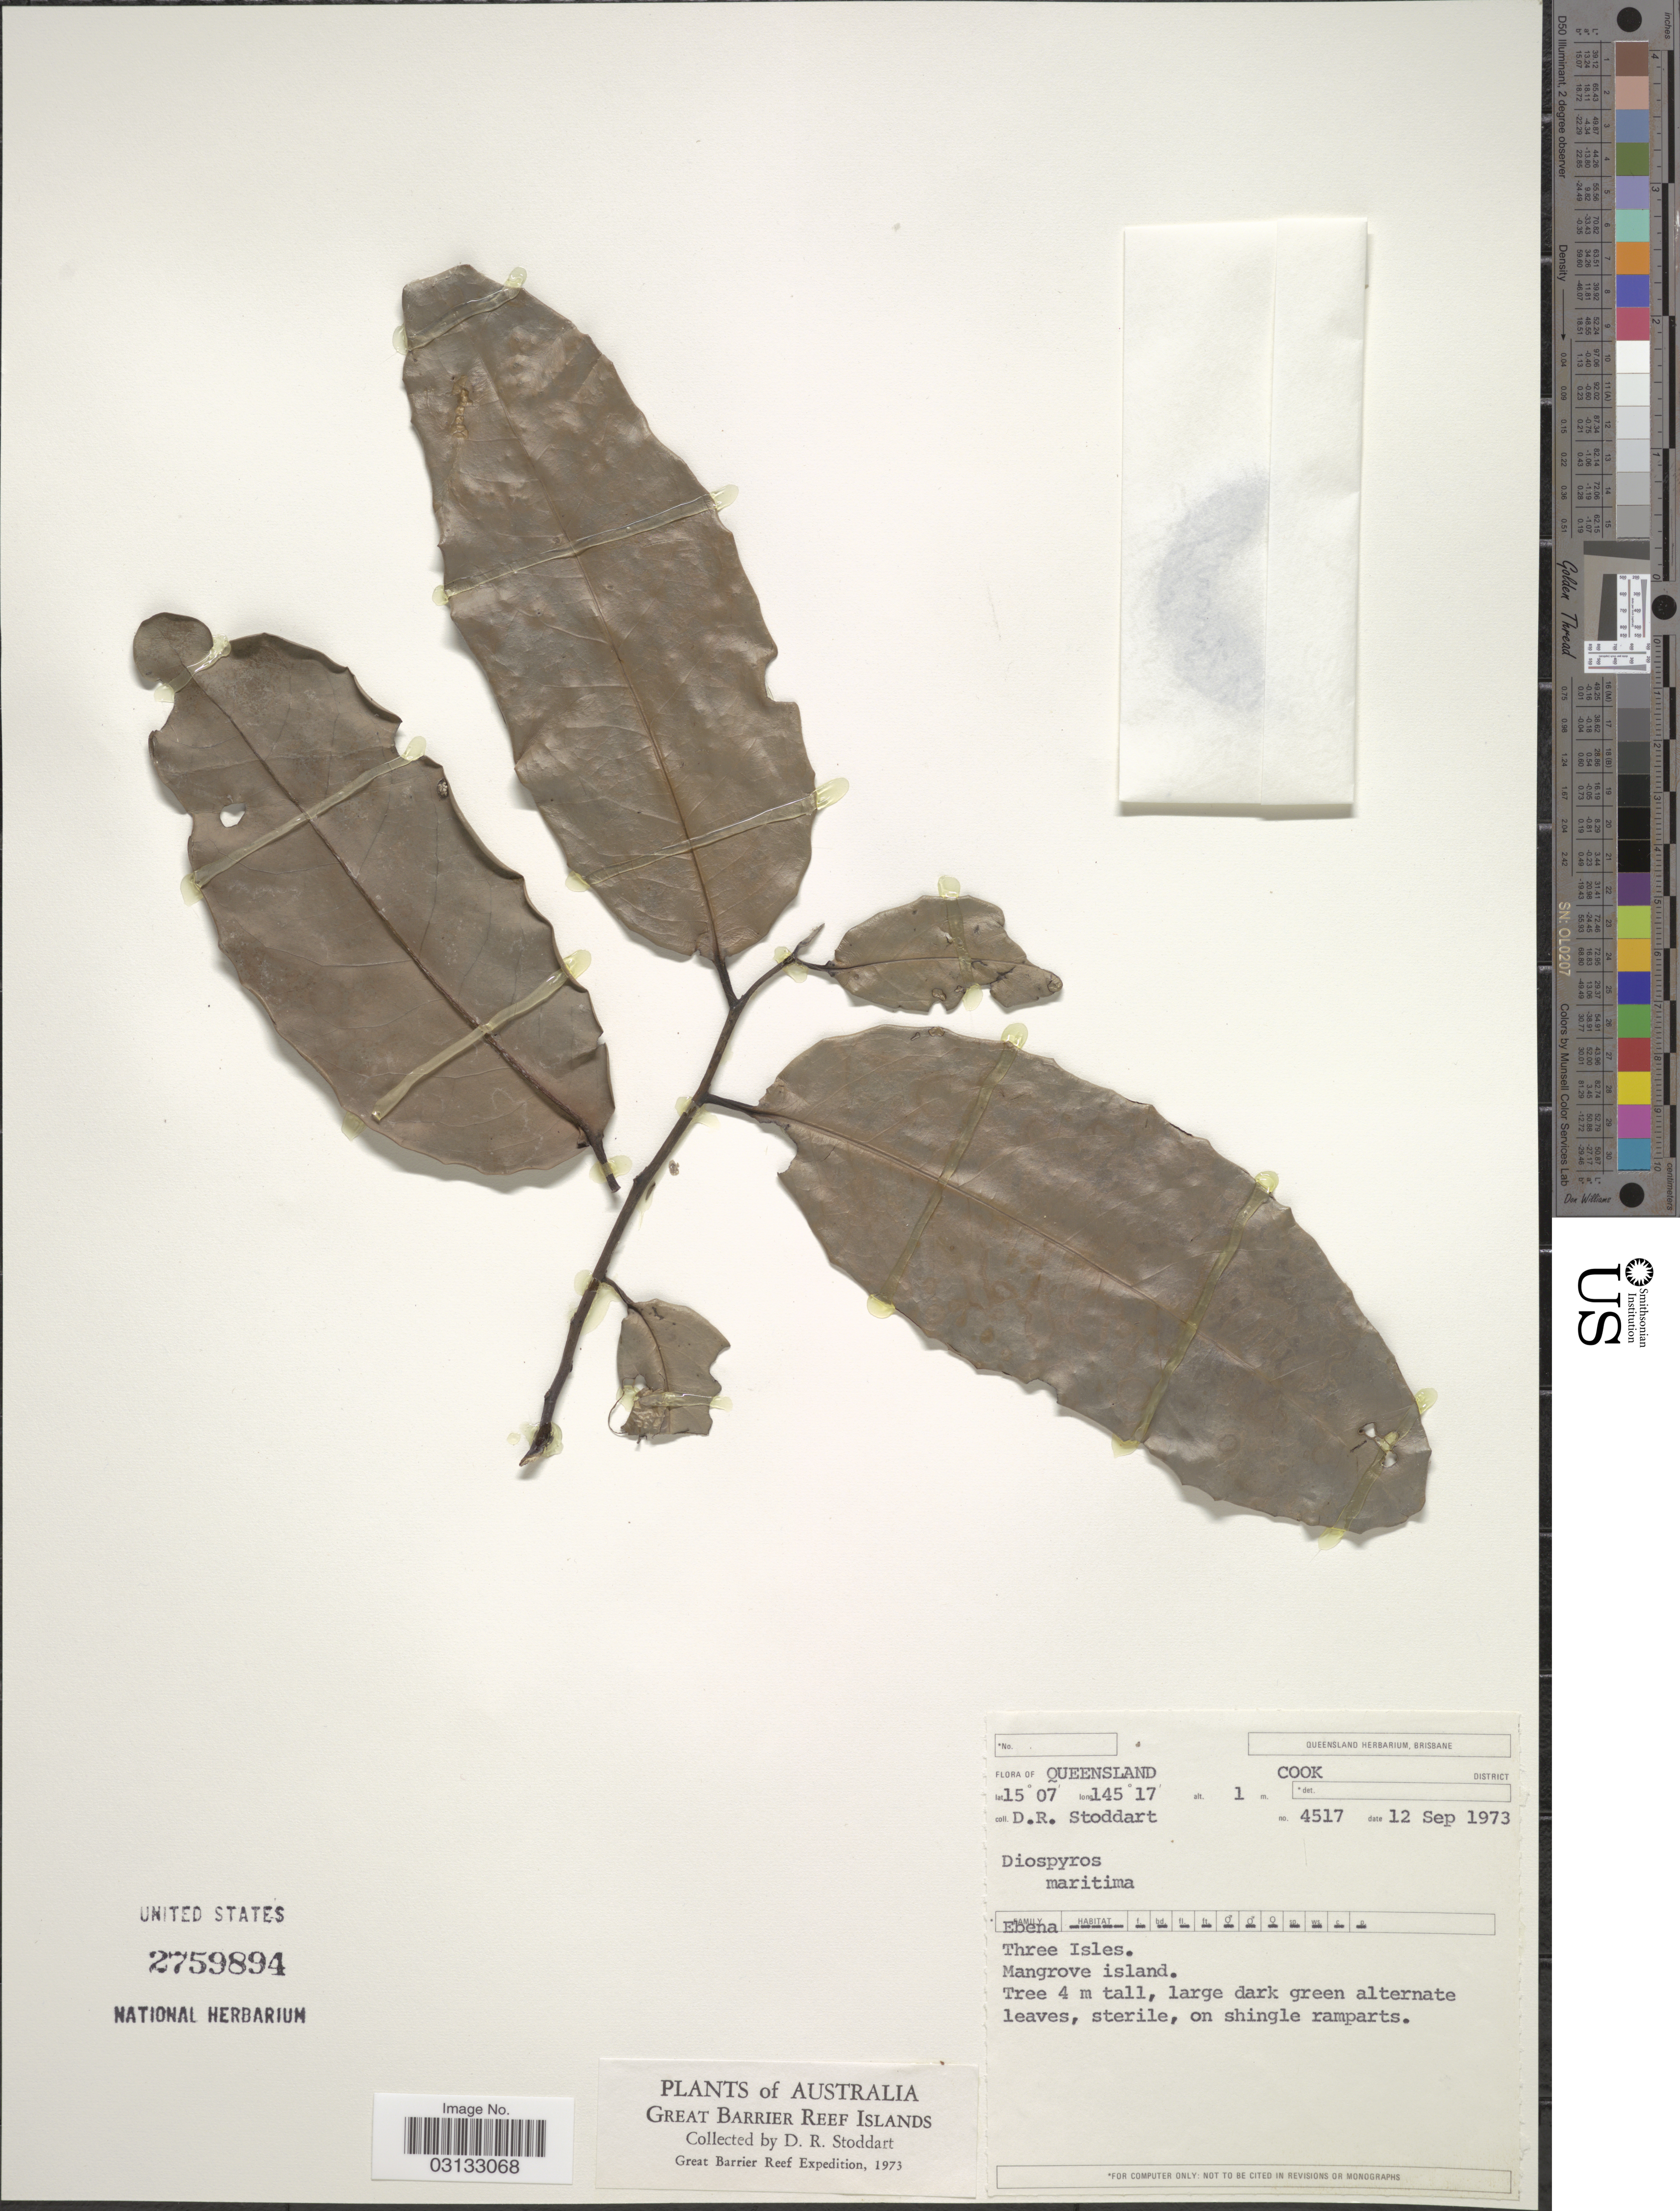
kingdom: Plantae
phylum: Tracheophyta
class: Magnoliopsida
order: Ericales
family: Ebenaceae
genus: Diospyros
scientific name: Diospyros maritima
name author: Blume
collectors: D. R. Stoddart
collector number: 4517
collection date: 1973-09-12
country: Australia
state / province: Queensland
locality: Cook District, Three Isles, Mangrove island, Great Barrier Reef Islands.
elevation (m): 1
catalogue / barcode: US 2759894